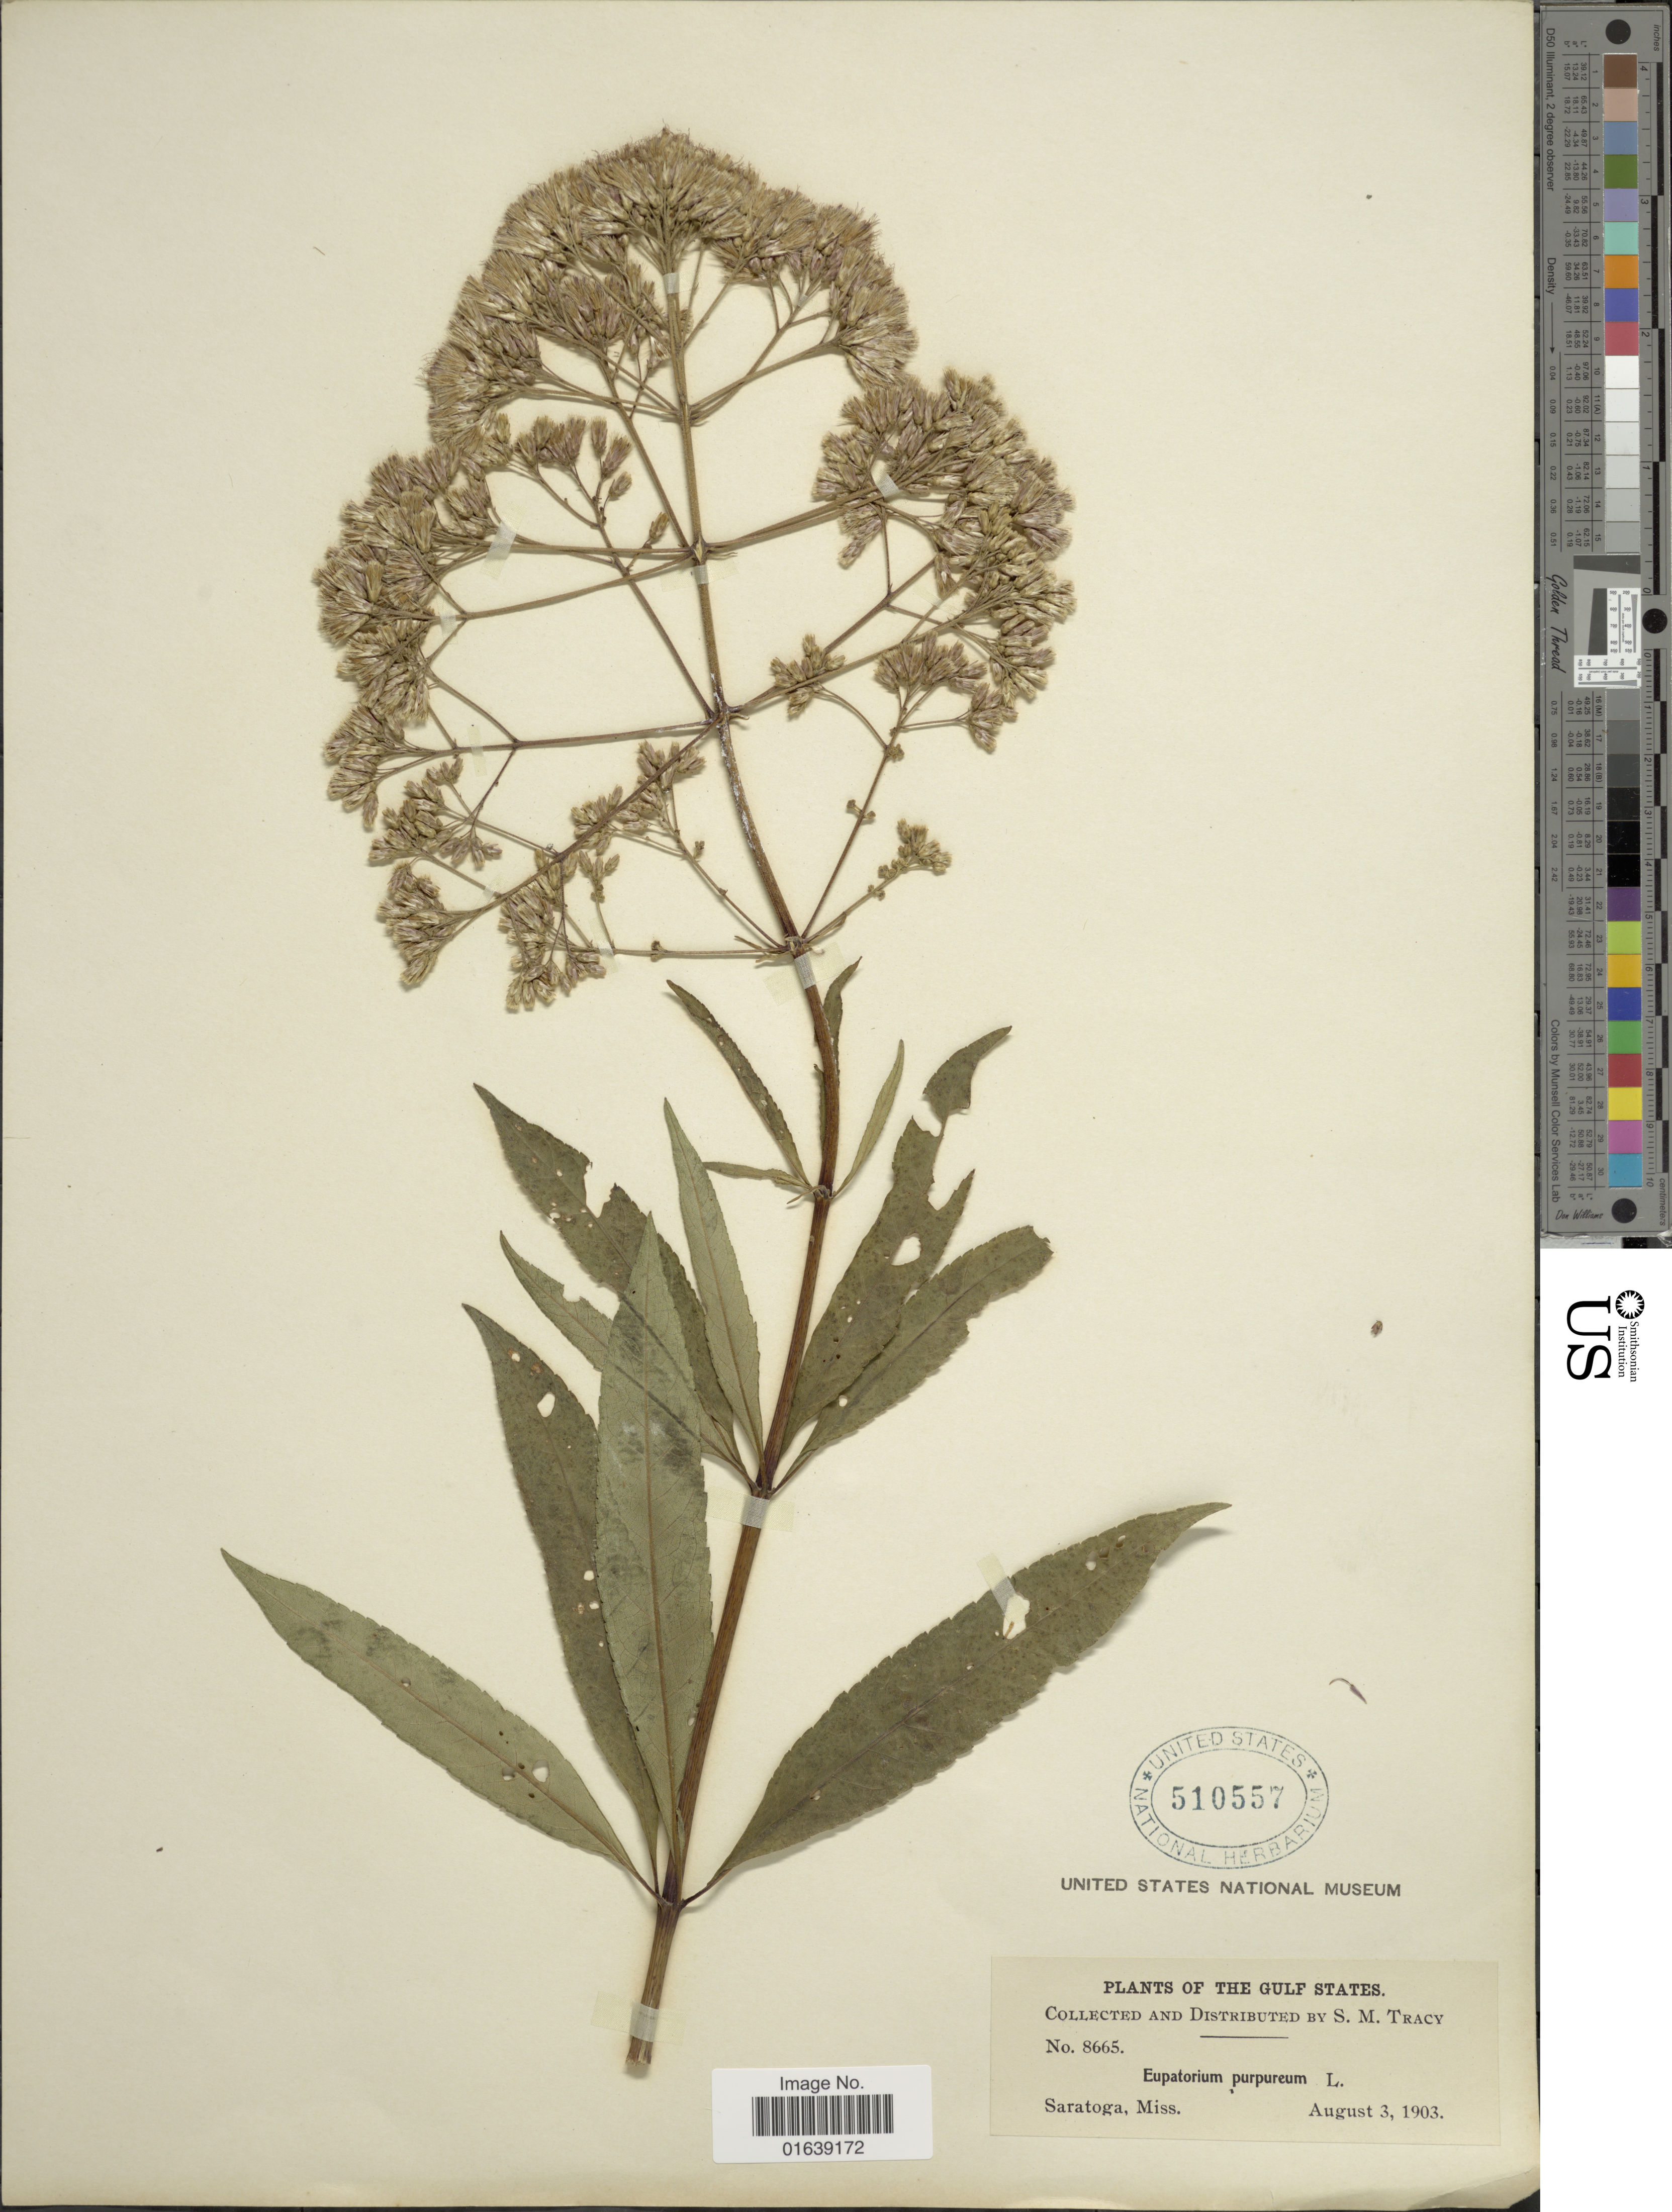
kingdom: Plantae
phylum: Tracheophyta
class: Magnoliopsida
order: Asterales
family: Asteraceae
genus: Eupatorium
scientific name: Eupatorium fistulosum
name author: Barratt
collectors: S. M. Tracy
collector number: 8665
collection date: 1903-08-03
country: United States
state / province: Mississippi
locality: Saratoga, Miss.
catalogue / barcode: US 510557